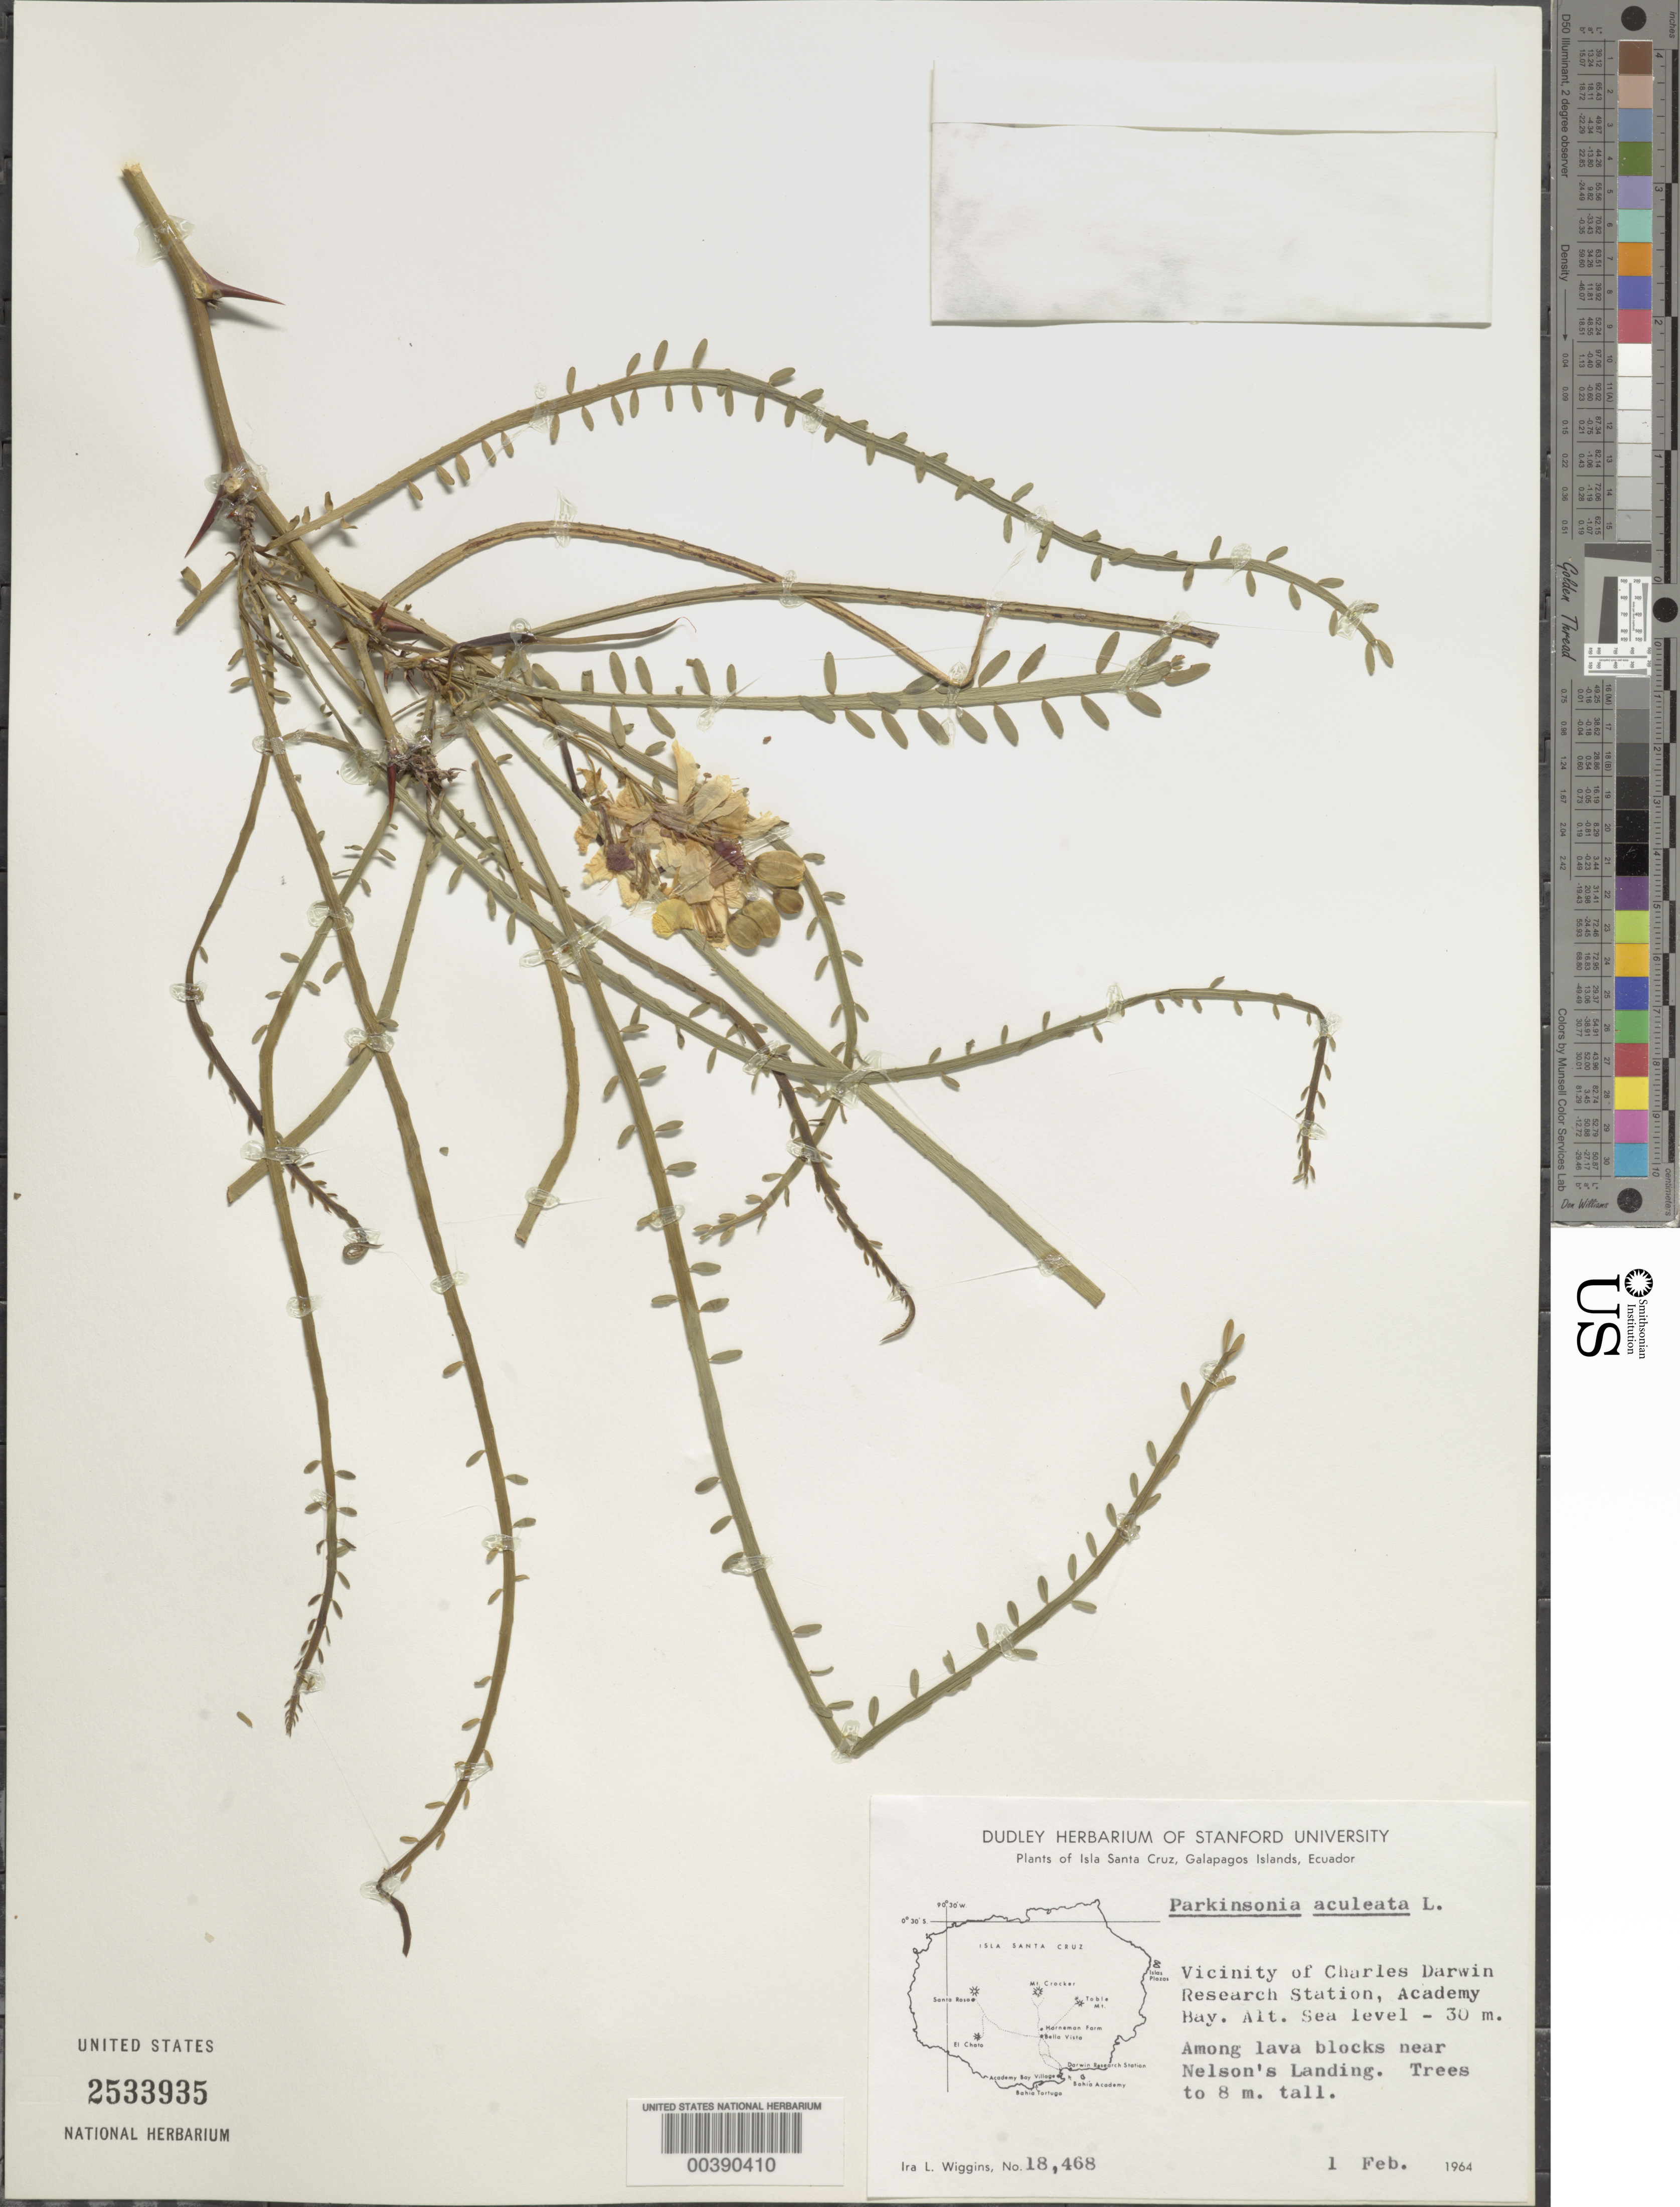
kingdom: Plantae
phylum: Tracheophyta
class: Magnoliopsida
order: Fabales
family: Fabaceae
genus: Parkinsonia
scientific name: Parkinsonia aculeata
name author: L.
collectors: I. L. Wiggins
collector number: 18468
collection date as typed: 01 Feb 1964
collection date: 1964-02-01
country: Ecuador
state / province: Colón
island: Santa Cruz [Indefatigable, Chaves]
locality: Vicinity of Charles Darwin Research Station, Academy Bay, near Nelson's Landing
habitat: Among lava blocks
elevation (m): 0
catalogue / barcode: US 2533935